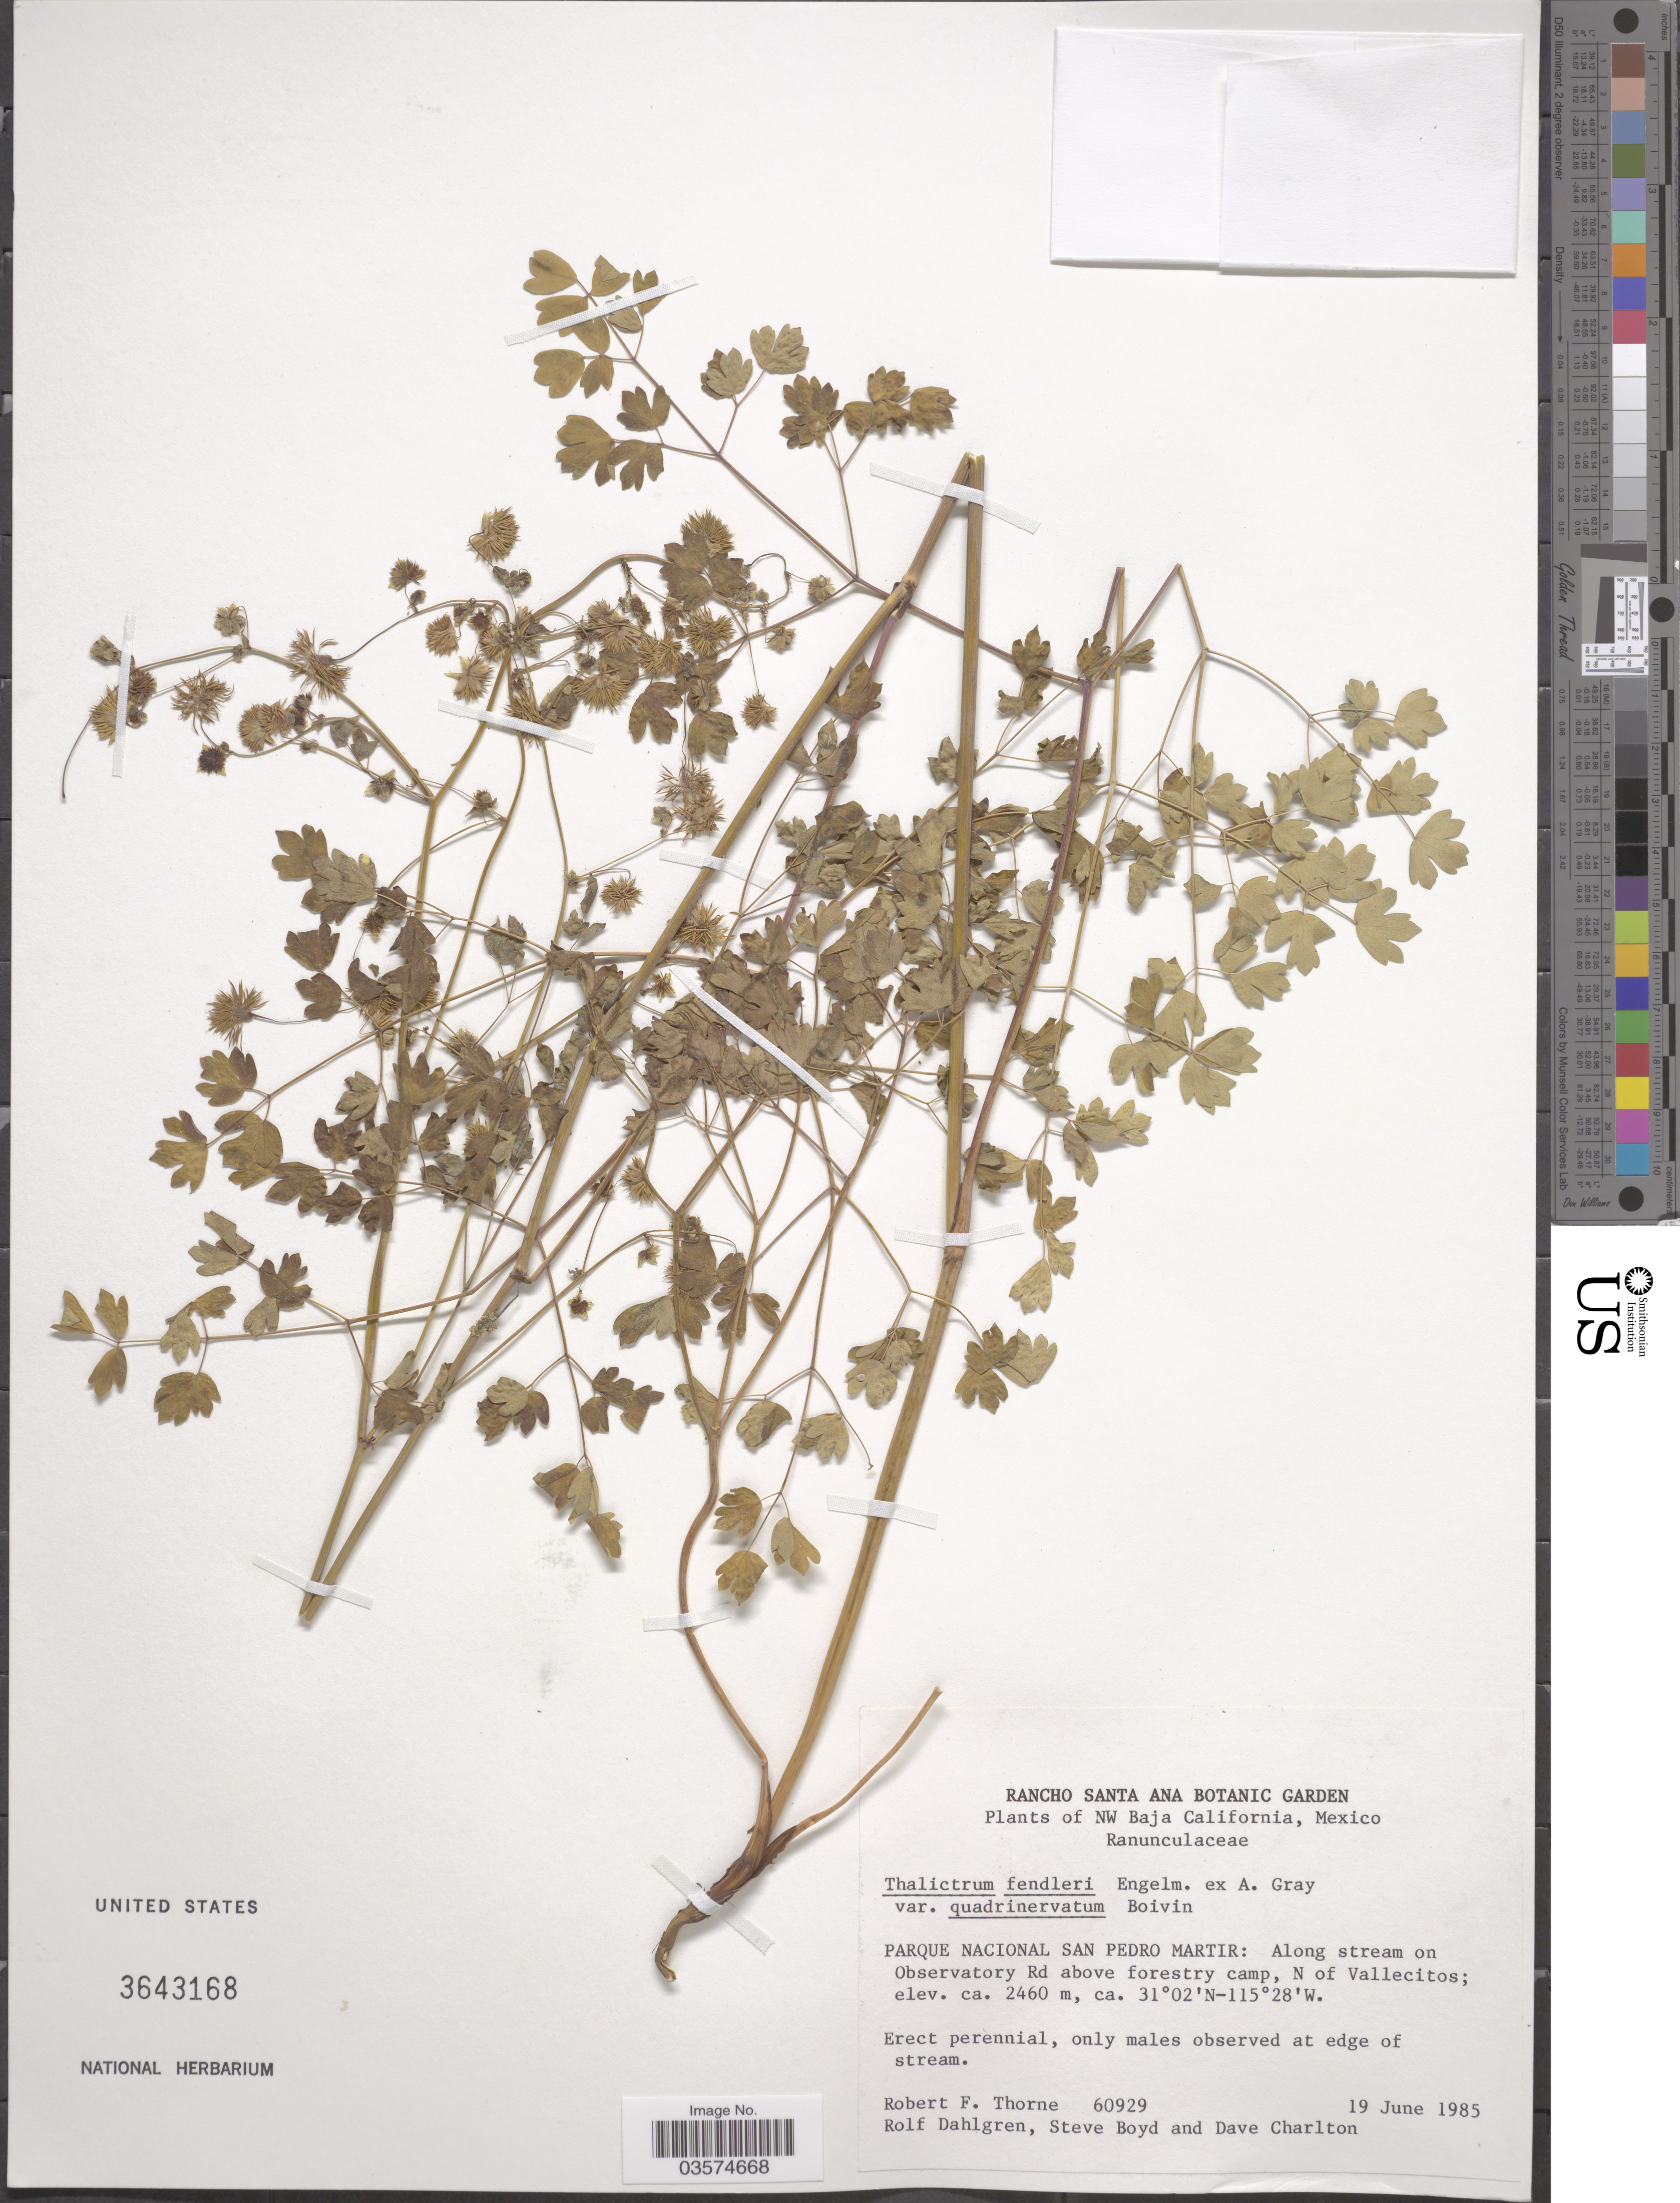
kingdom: Plantae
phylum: Tracheophyta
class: Magnoliopsida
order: Ranunculales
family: Ranunculaceae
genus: Thalictrum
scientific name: Thalictrum fendleri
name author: Engelm. ex A. Gray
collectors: R. F. Thorne, R. Dahlgren, S. Boyd & D. Charlton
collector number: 60929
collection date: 1985-06-19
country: Mexico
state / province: Baja California Norte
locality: NW of Baja California. Parque Nacional San Pedro Martir: Along stream on Observatory Rd above forestry camp, N of Vallecitos.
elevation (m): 2460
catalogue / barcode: US 3643168